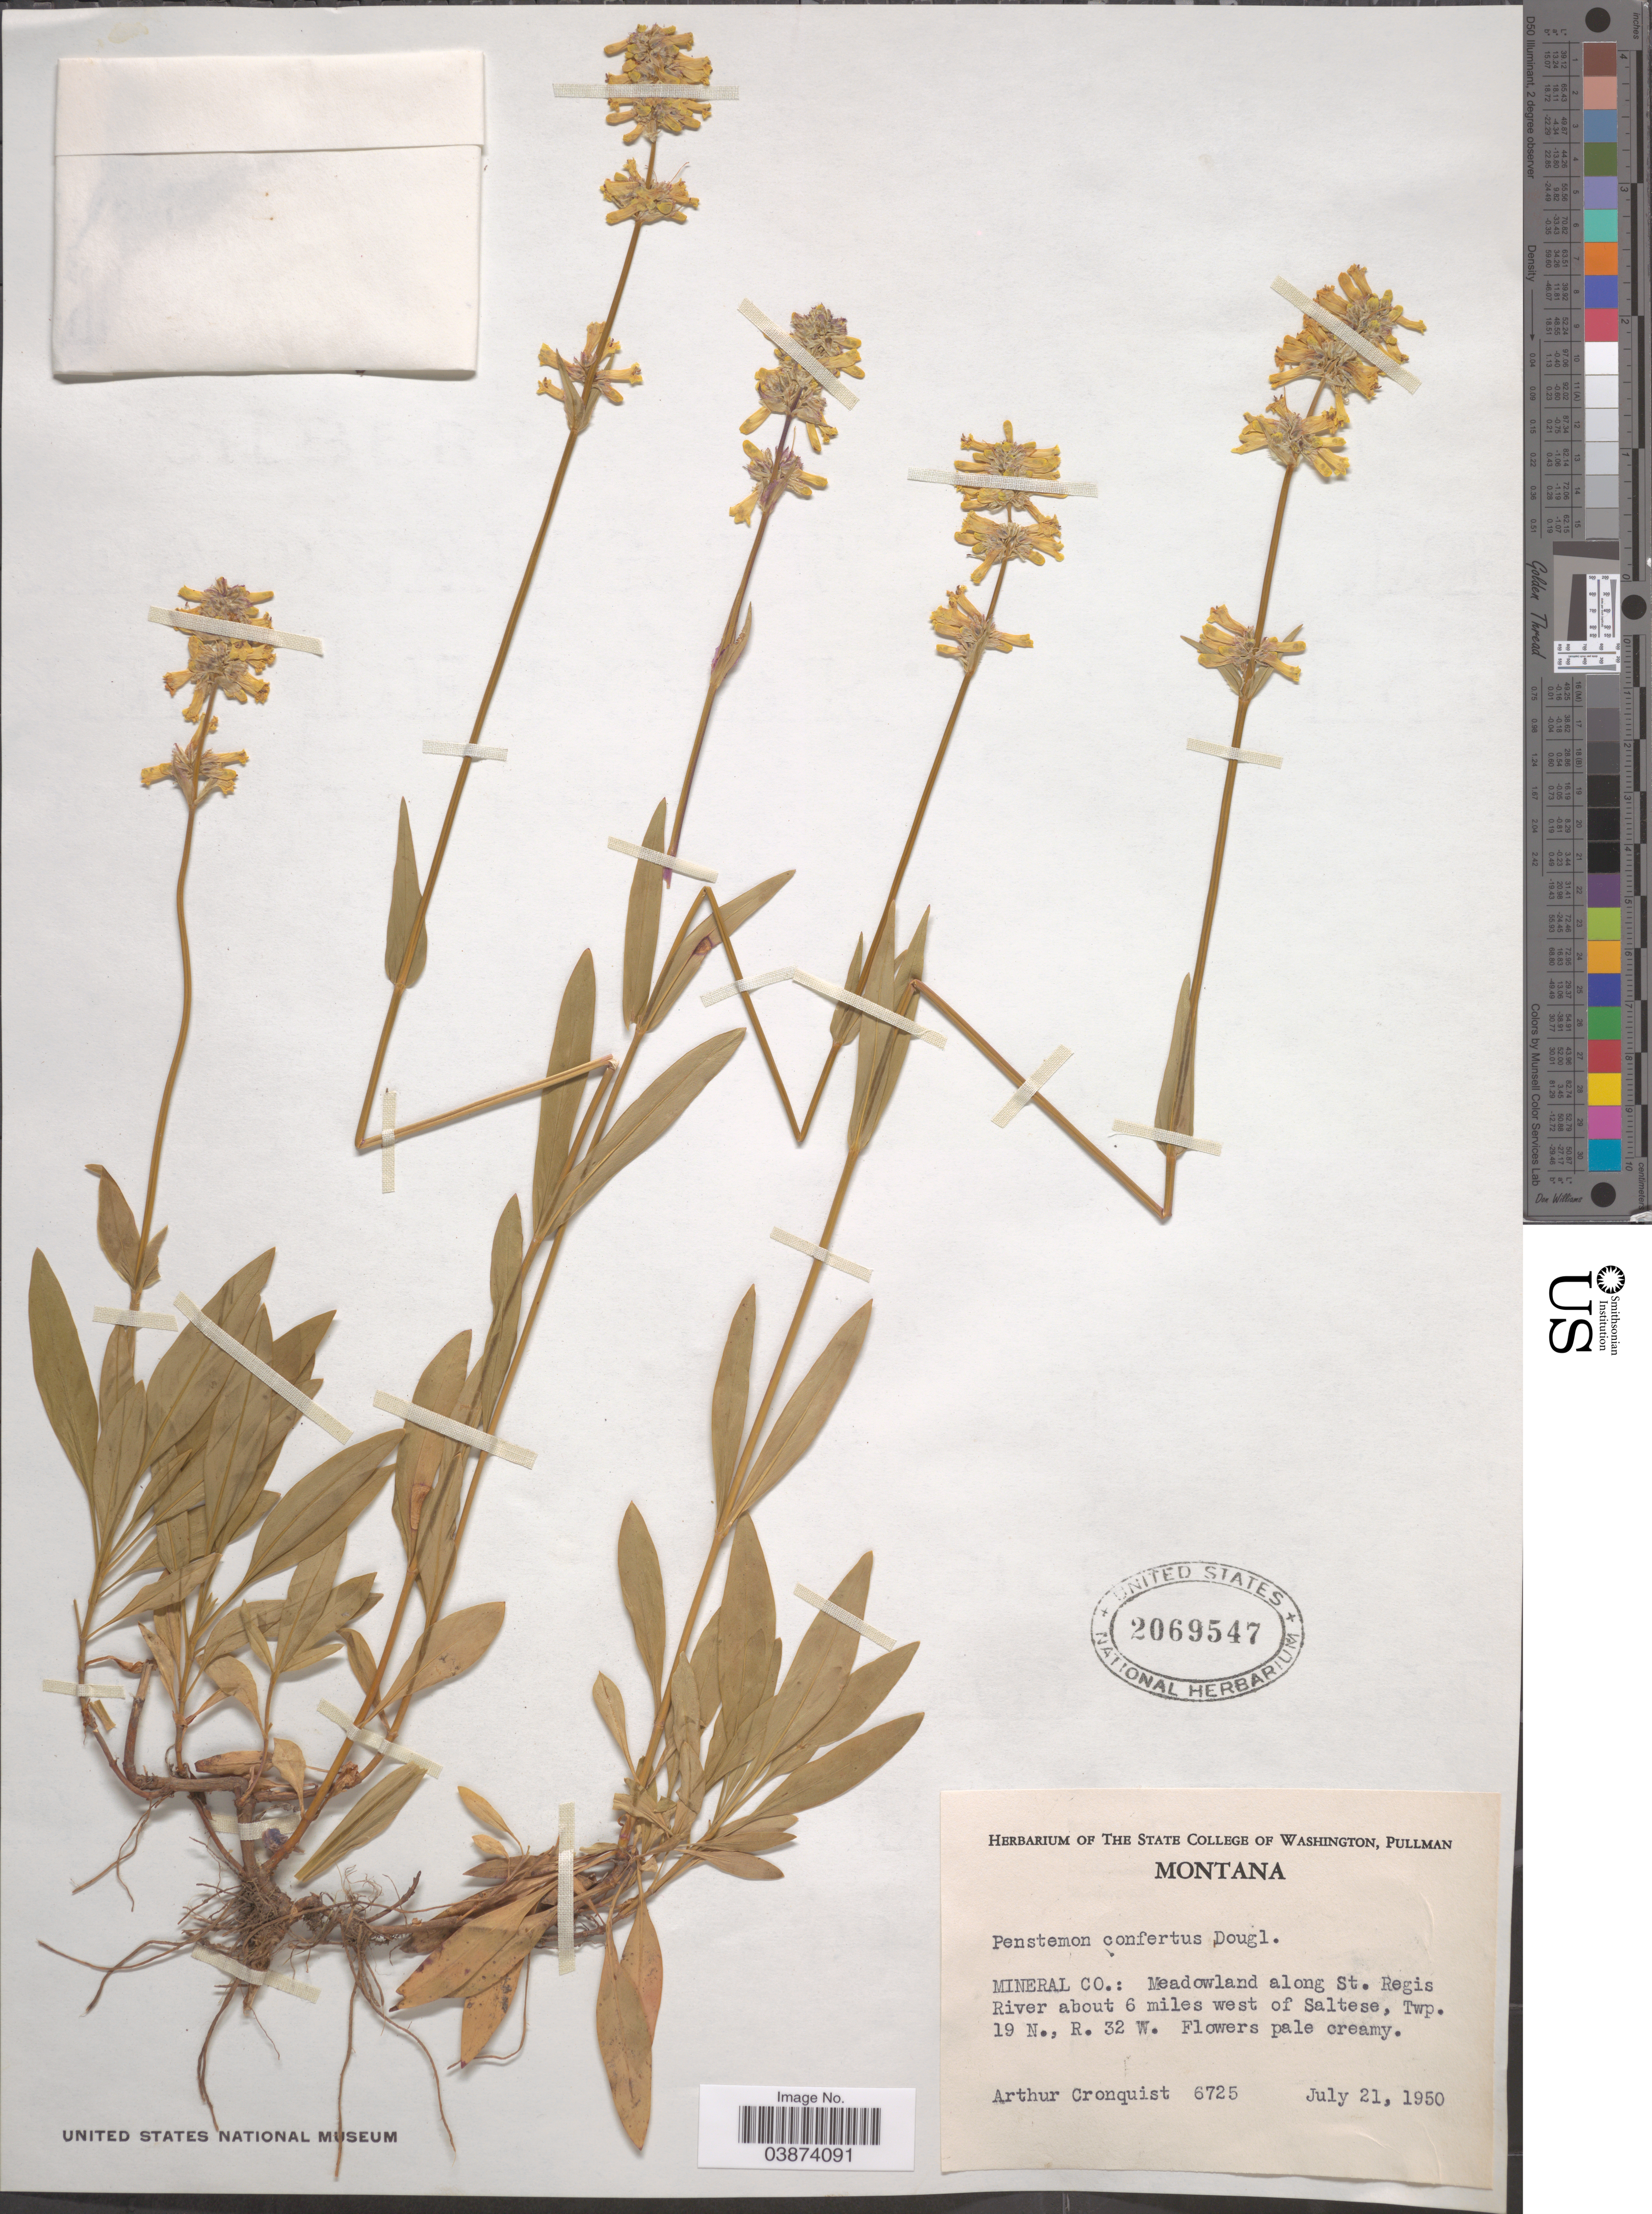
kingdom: Plantae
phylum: Tracheophyta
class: Magnoliopsida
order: Lamiales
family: Plantaginaceae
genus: Penstemon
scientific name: Penstemon confertus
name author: Douglas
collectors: A. J. Cronquist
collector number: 6725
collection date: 1950-07-21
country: United States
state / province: Montana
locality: Mineral Co.: Meadowland along St. Regis River about 6 miles west of Saltese, Twp 19 N., R. 32 W.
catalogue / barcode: US 2069547